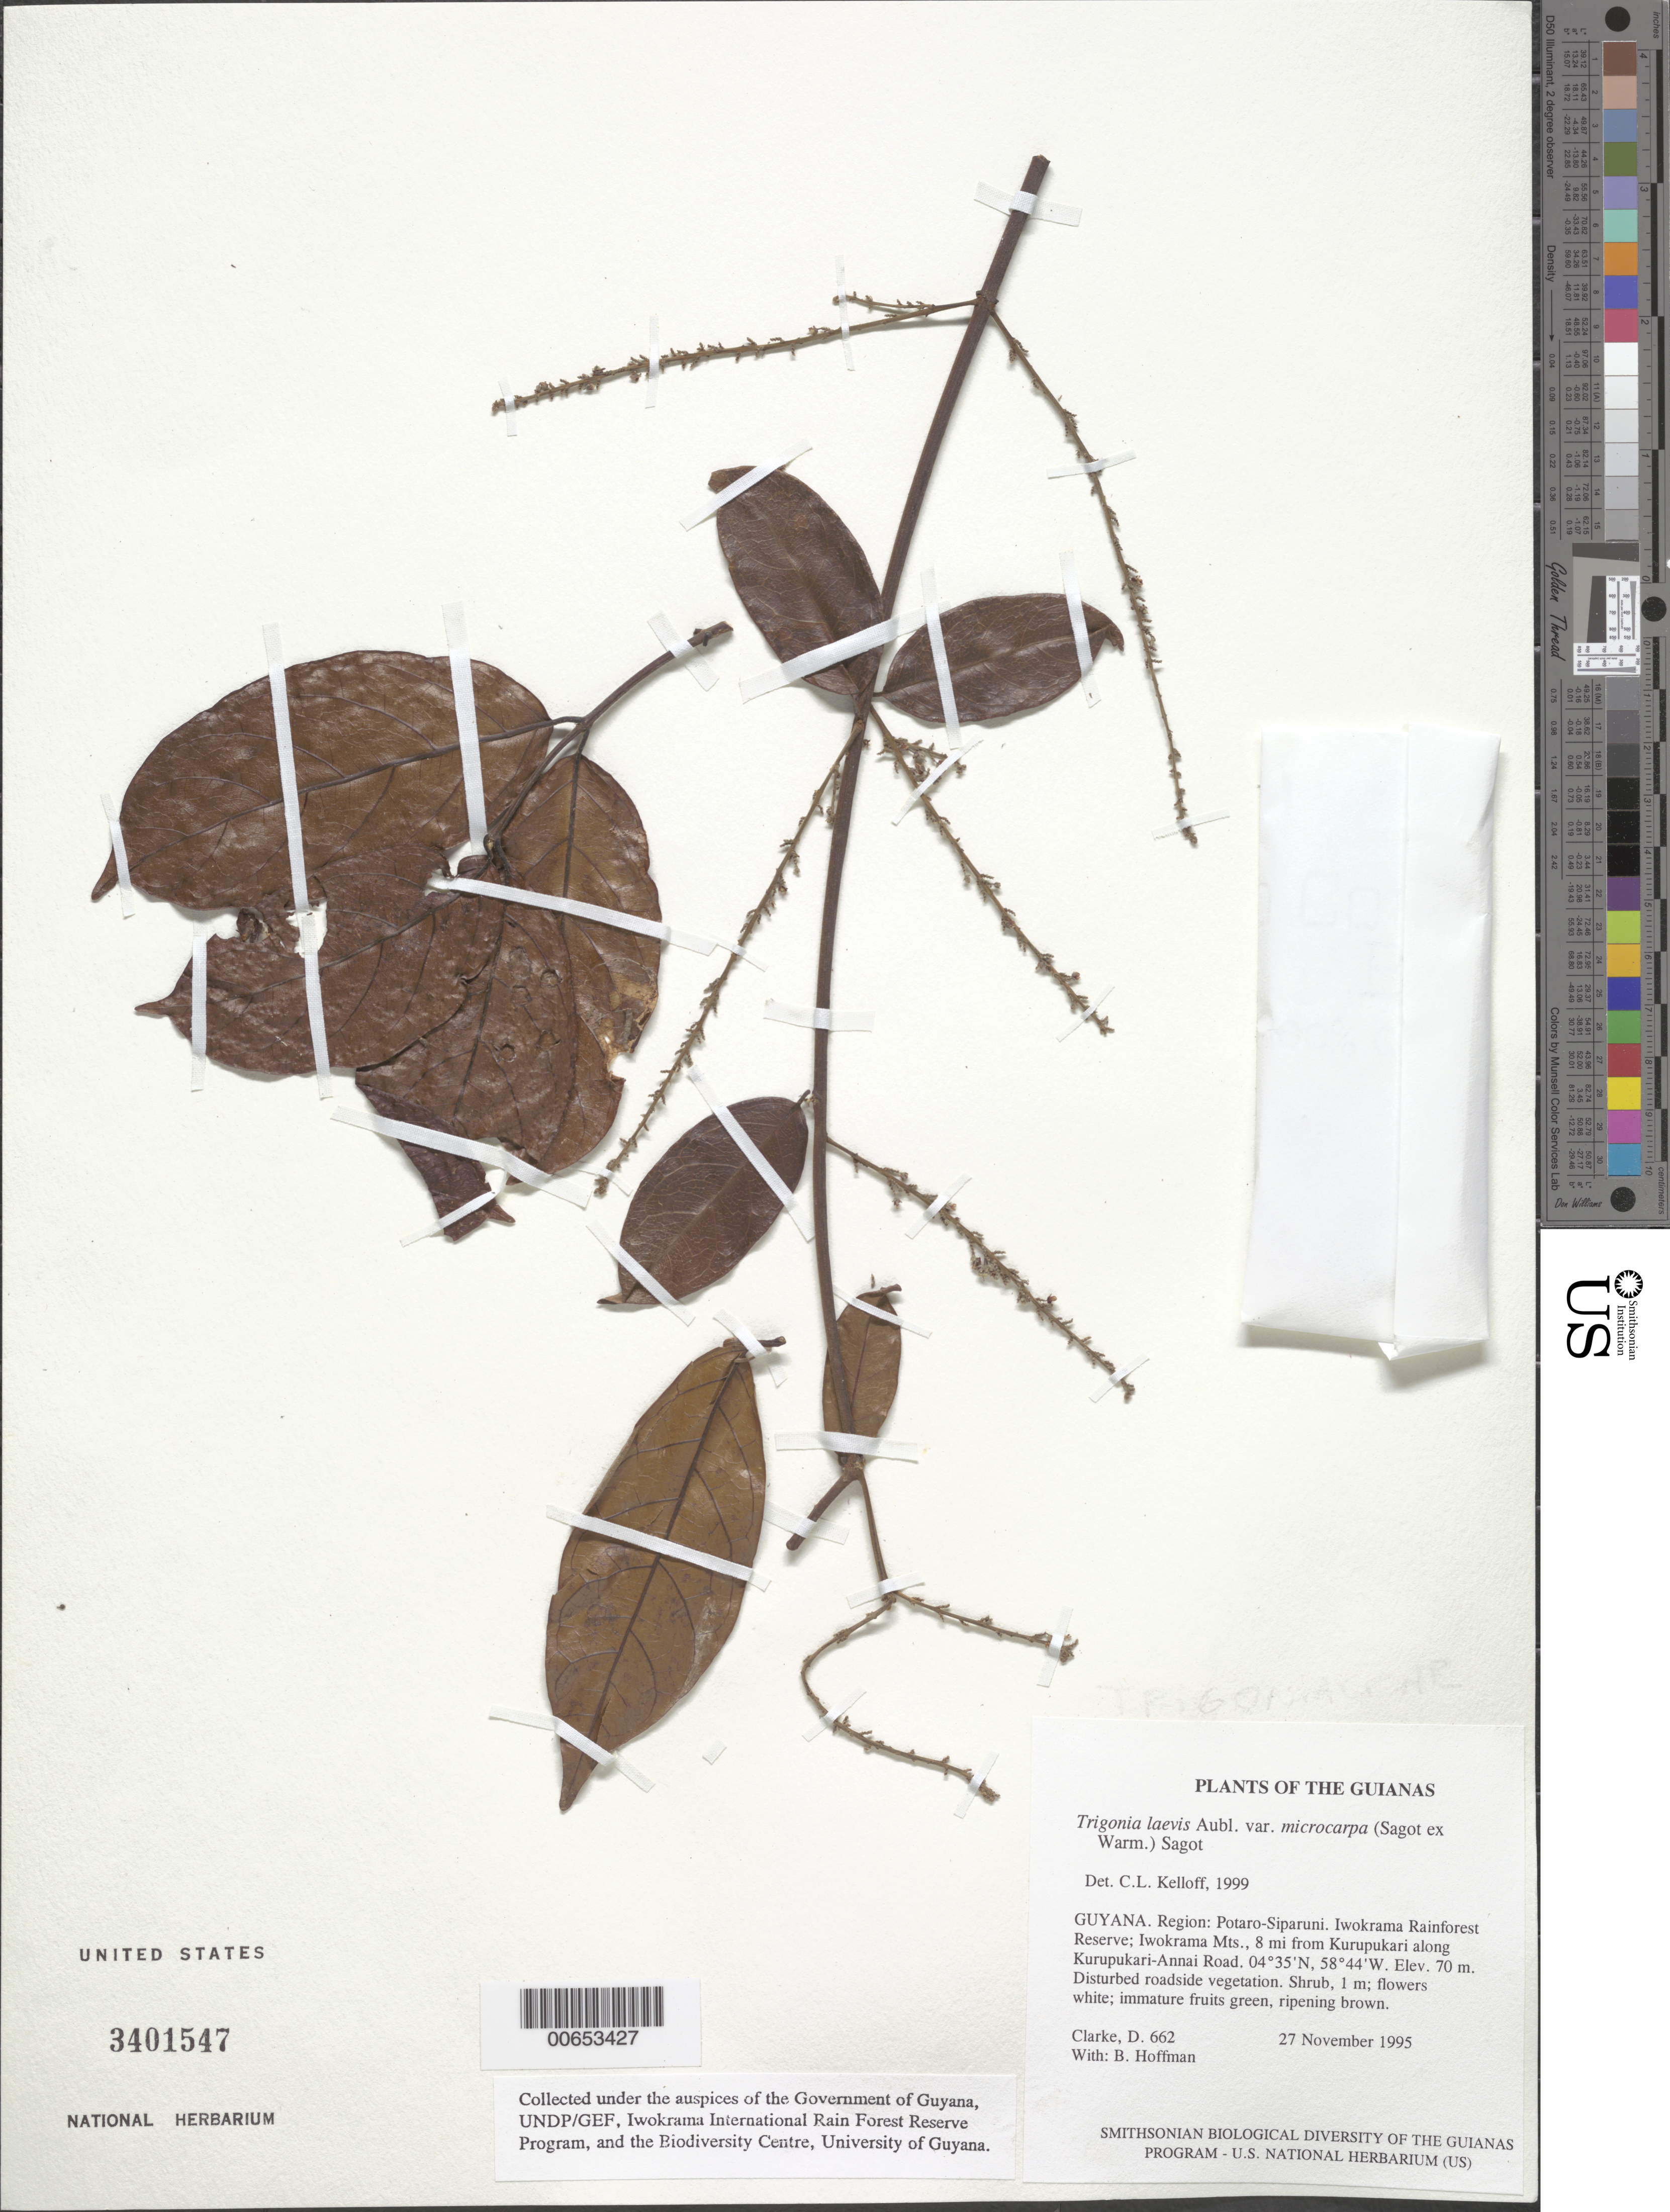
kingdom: Plantae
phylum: Tracheophyta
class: Magnoliopsida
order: Malpighiales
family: Trigoniaceae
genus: Trigonia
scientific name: Trigonia laevis var. microcarpa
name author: (Sagot ex Warm.) Sagot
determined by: Kelloff, Carol L., (US), Smithsonian Institution - National Museum of Natural History (UNITED STATES)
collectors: H. D. Clarke & B. Hoffman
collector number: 662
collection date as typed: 27 November 1995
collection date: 1995-11-27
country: Guyana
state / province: Potaro-Siparuni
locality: Iwokrama Rainforest Reserve; Iwokrama Mts., 8 mi from Kurupukari along Kurupukari-Annai Road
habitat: Disturbed roadside vegetation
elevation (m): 70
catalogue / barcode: US 3401547